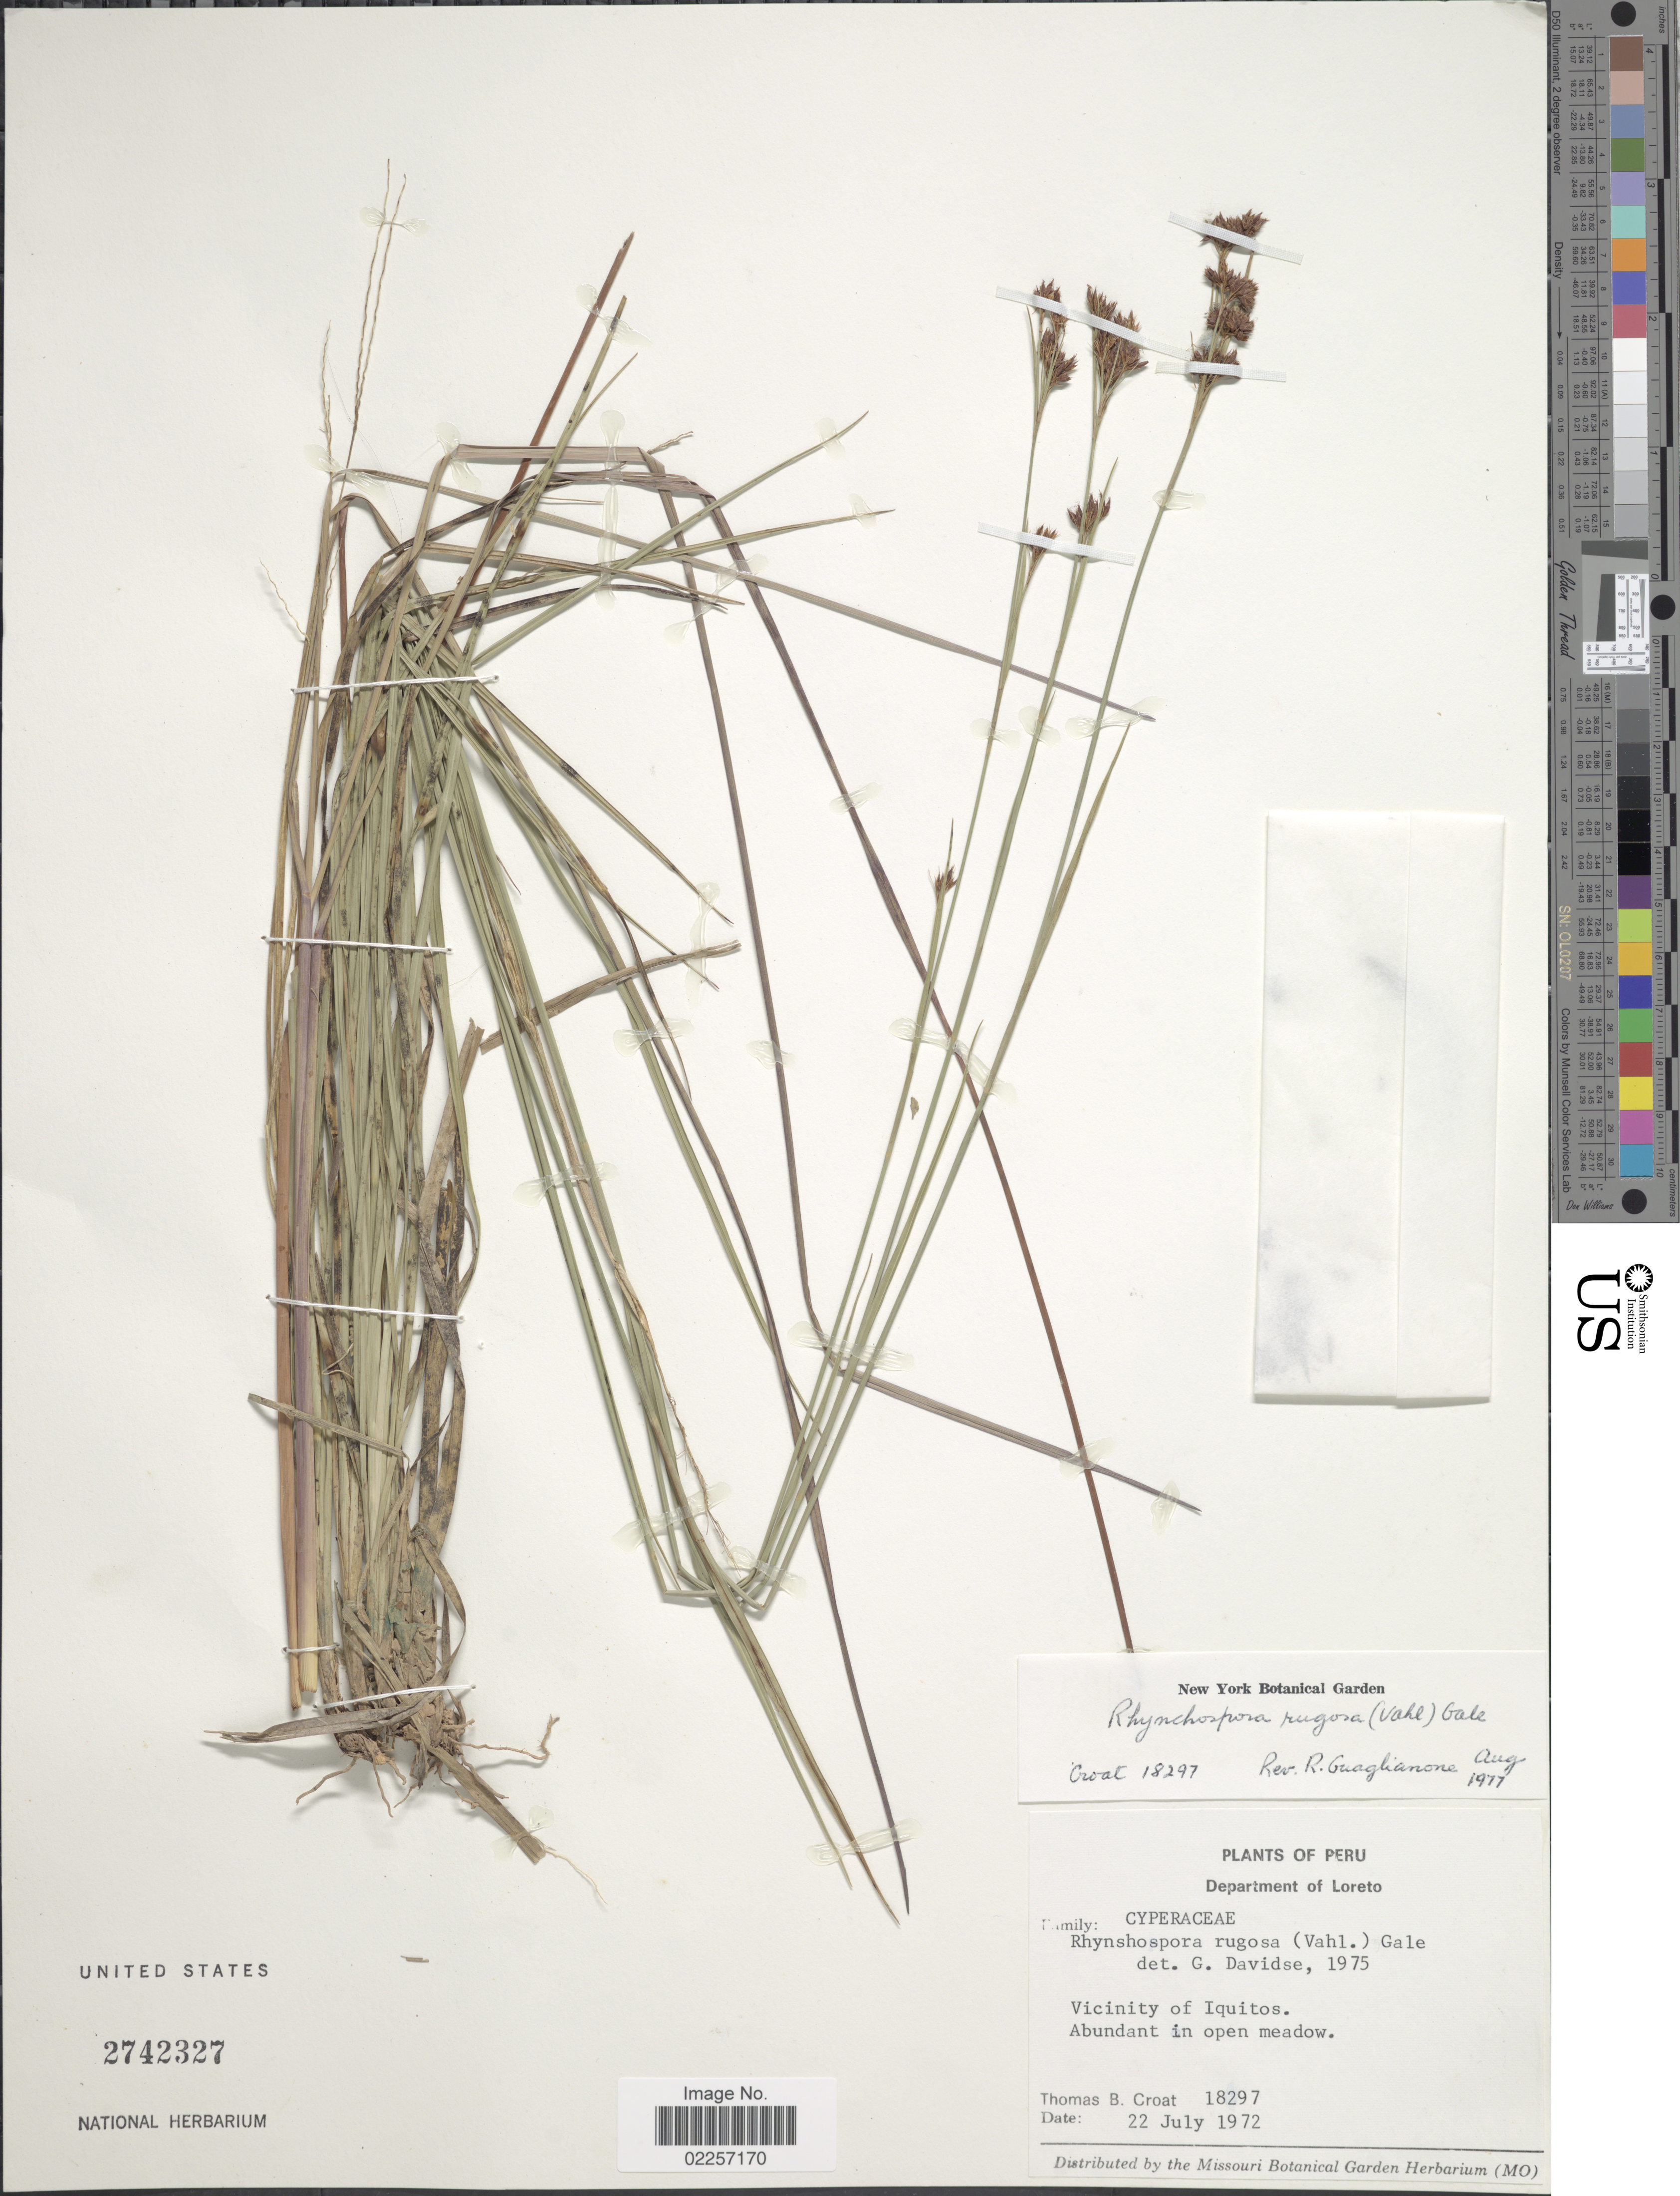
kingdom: Plantae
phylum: Tracheophyta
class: Liliopsida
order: Poales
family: Cyperaceae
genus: Rhynchospora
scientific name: Rhynchospora rugosa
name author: (Vahl) Gale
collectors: T. B. Croat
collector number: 18297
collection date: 1972-07-22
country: Peru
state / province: Loreto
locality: Vicinity of Iquitos.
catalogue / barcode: US 2742327